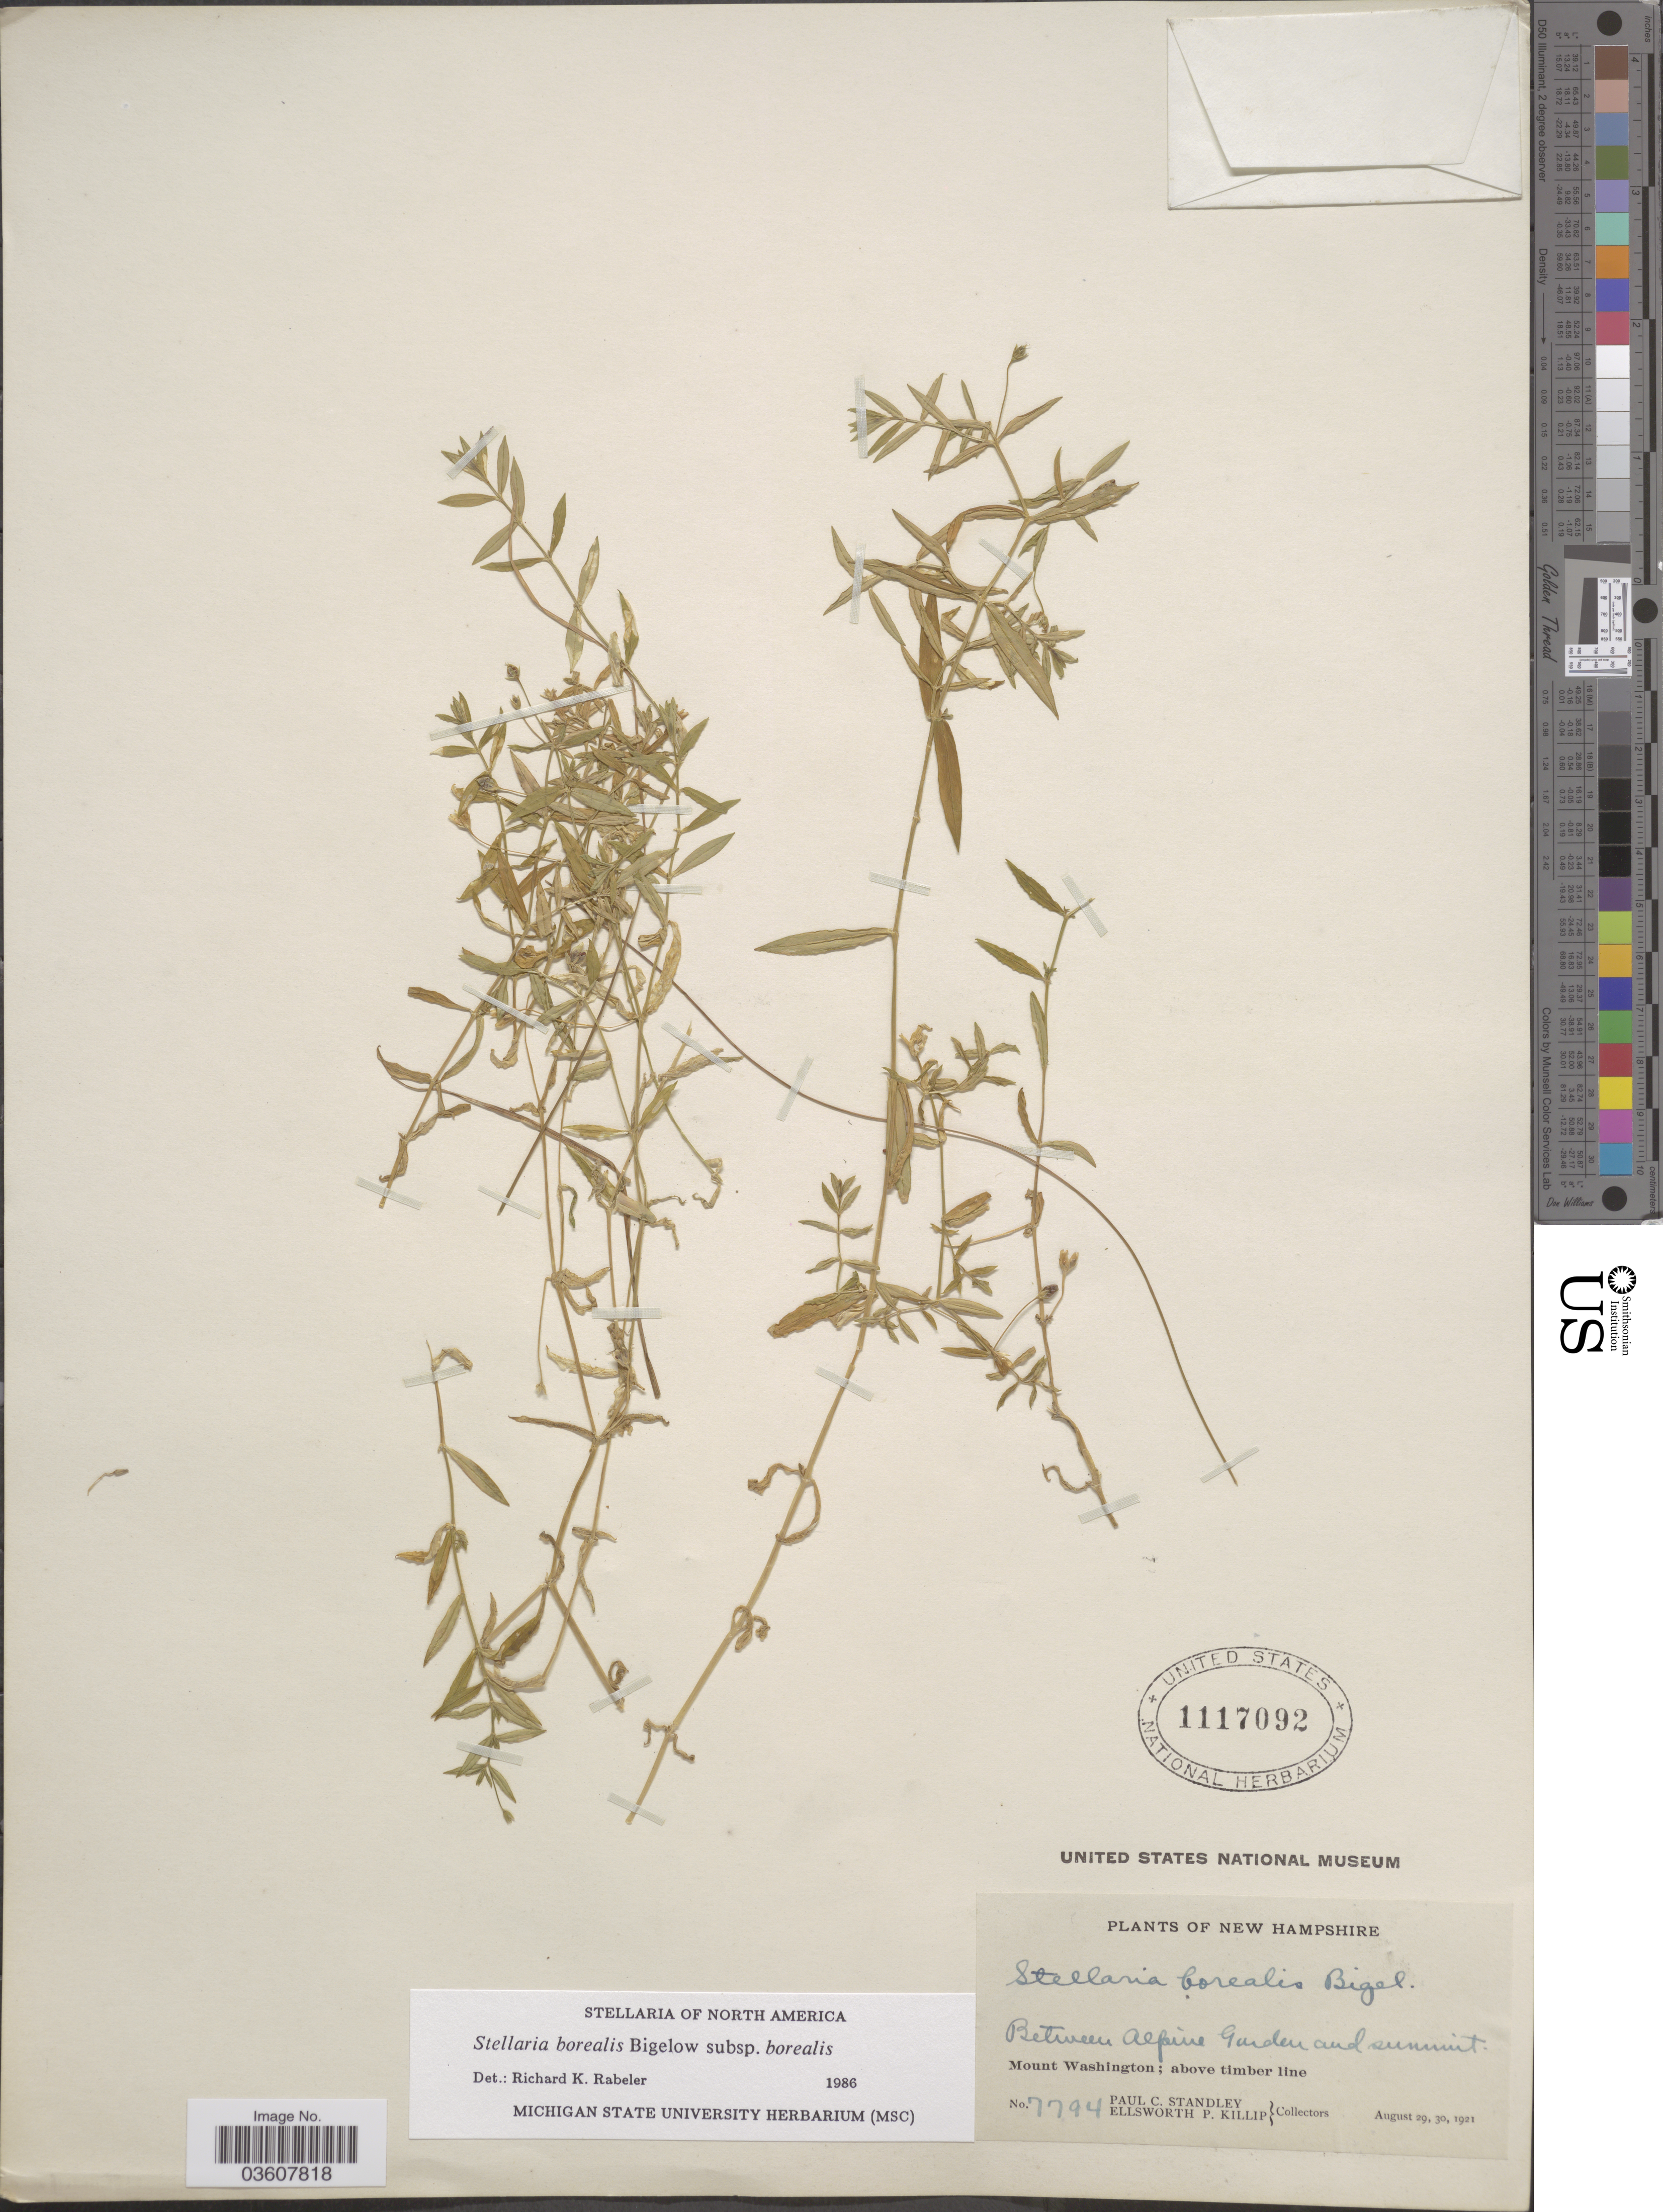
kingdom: Plantae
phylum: Tracheophyta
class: Magnoliopsida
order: Caryophyllales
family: Caryophyllaceae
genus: Stellaria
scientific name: Stellaria borealis subsp. borealis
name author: Bigelow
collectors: P. C. Standley & E. P. Killip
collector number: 7794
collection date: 1921-08-29/1921-08-30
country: United States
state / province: New Hampshire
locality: Between Alpine Garden and summit. Mount Washington; above timber line.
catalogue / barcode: US 1117092